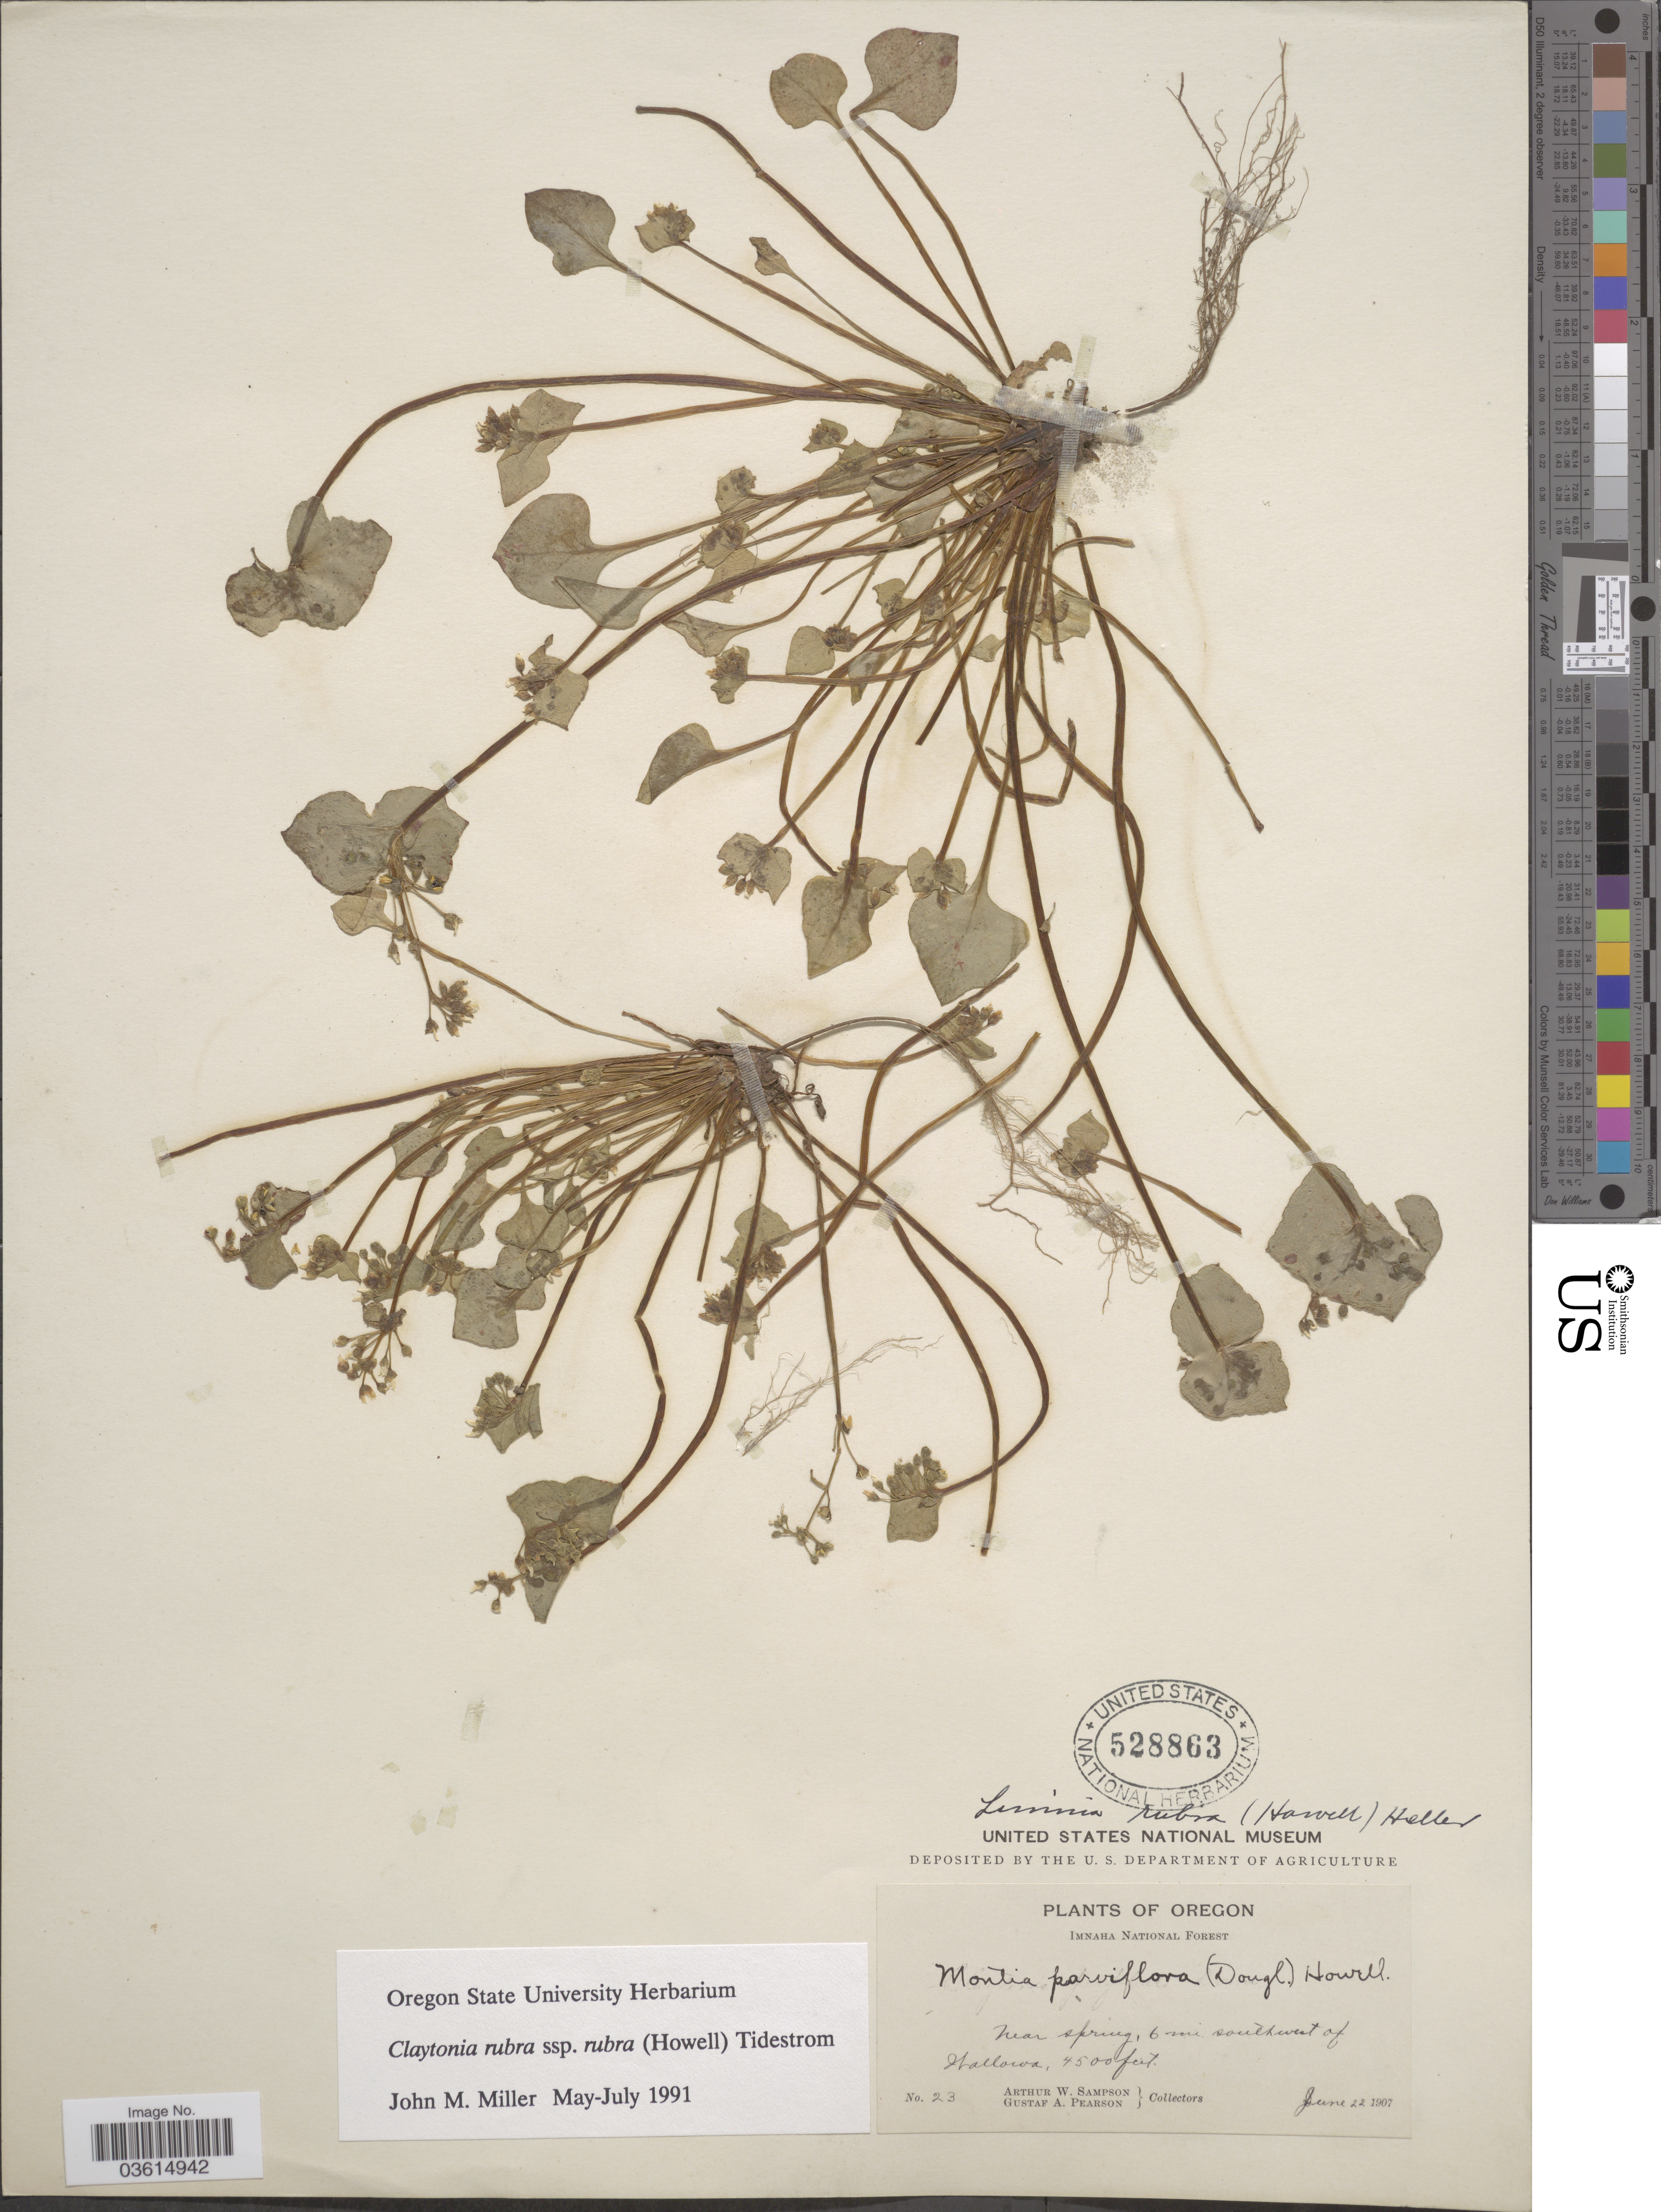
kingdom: Plantae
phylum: Tracheophyta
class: Magnoliopsida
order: Caryophyllales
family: Montiaceae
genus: Claytonia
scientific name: Claytonia rubra subsp. rubra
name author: (Howell) Tidestr.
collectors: A. Sampson & G. Pearson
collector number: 23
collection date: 1907-06-22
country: United States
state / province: Oregon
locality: Imnaha National Forest. Near spring, 6 mi. southwest of Wallowa.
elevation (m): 1372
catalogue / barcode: US 528863